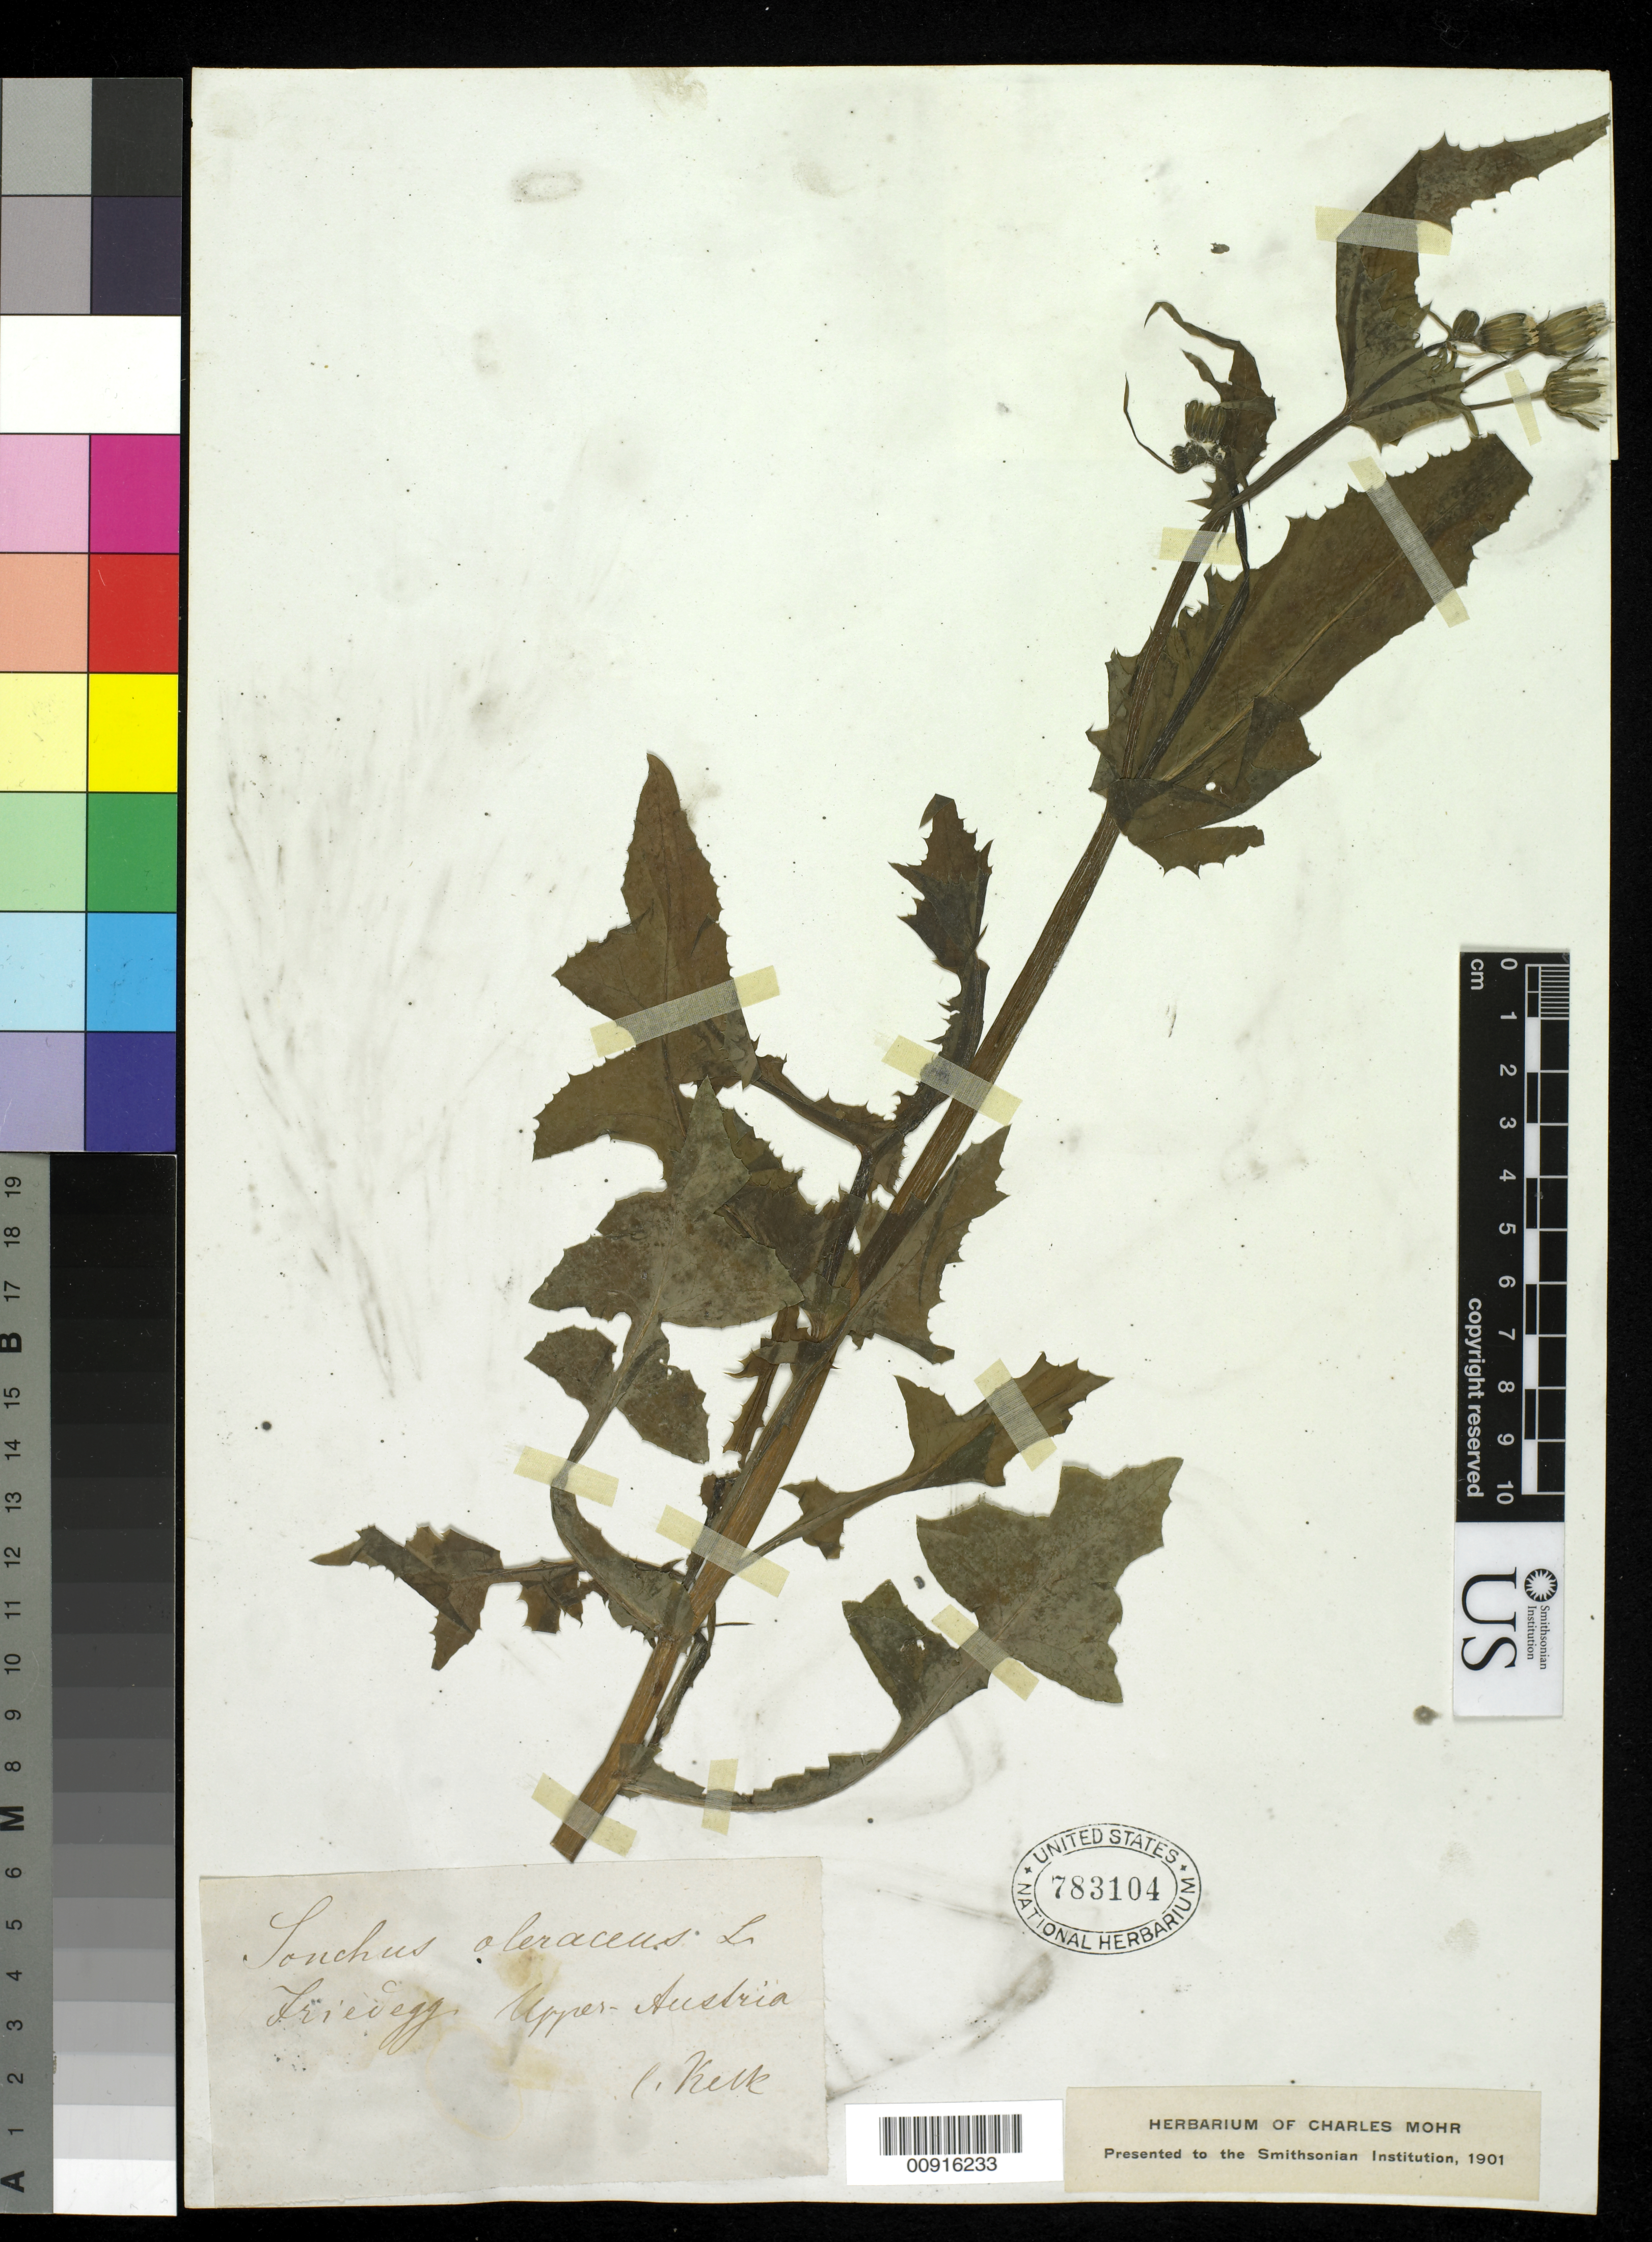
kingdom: Plantae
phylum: Tracheophyta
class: Magnoliopsida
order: Asterales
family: Asteraceae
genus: Sonchus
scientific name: Sonchus oleraceus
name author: L.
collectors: P. Kelk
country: Austria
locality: Friedegg, Upper Austria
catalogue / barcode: US 783104